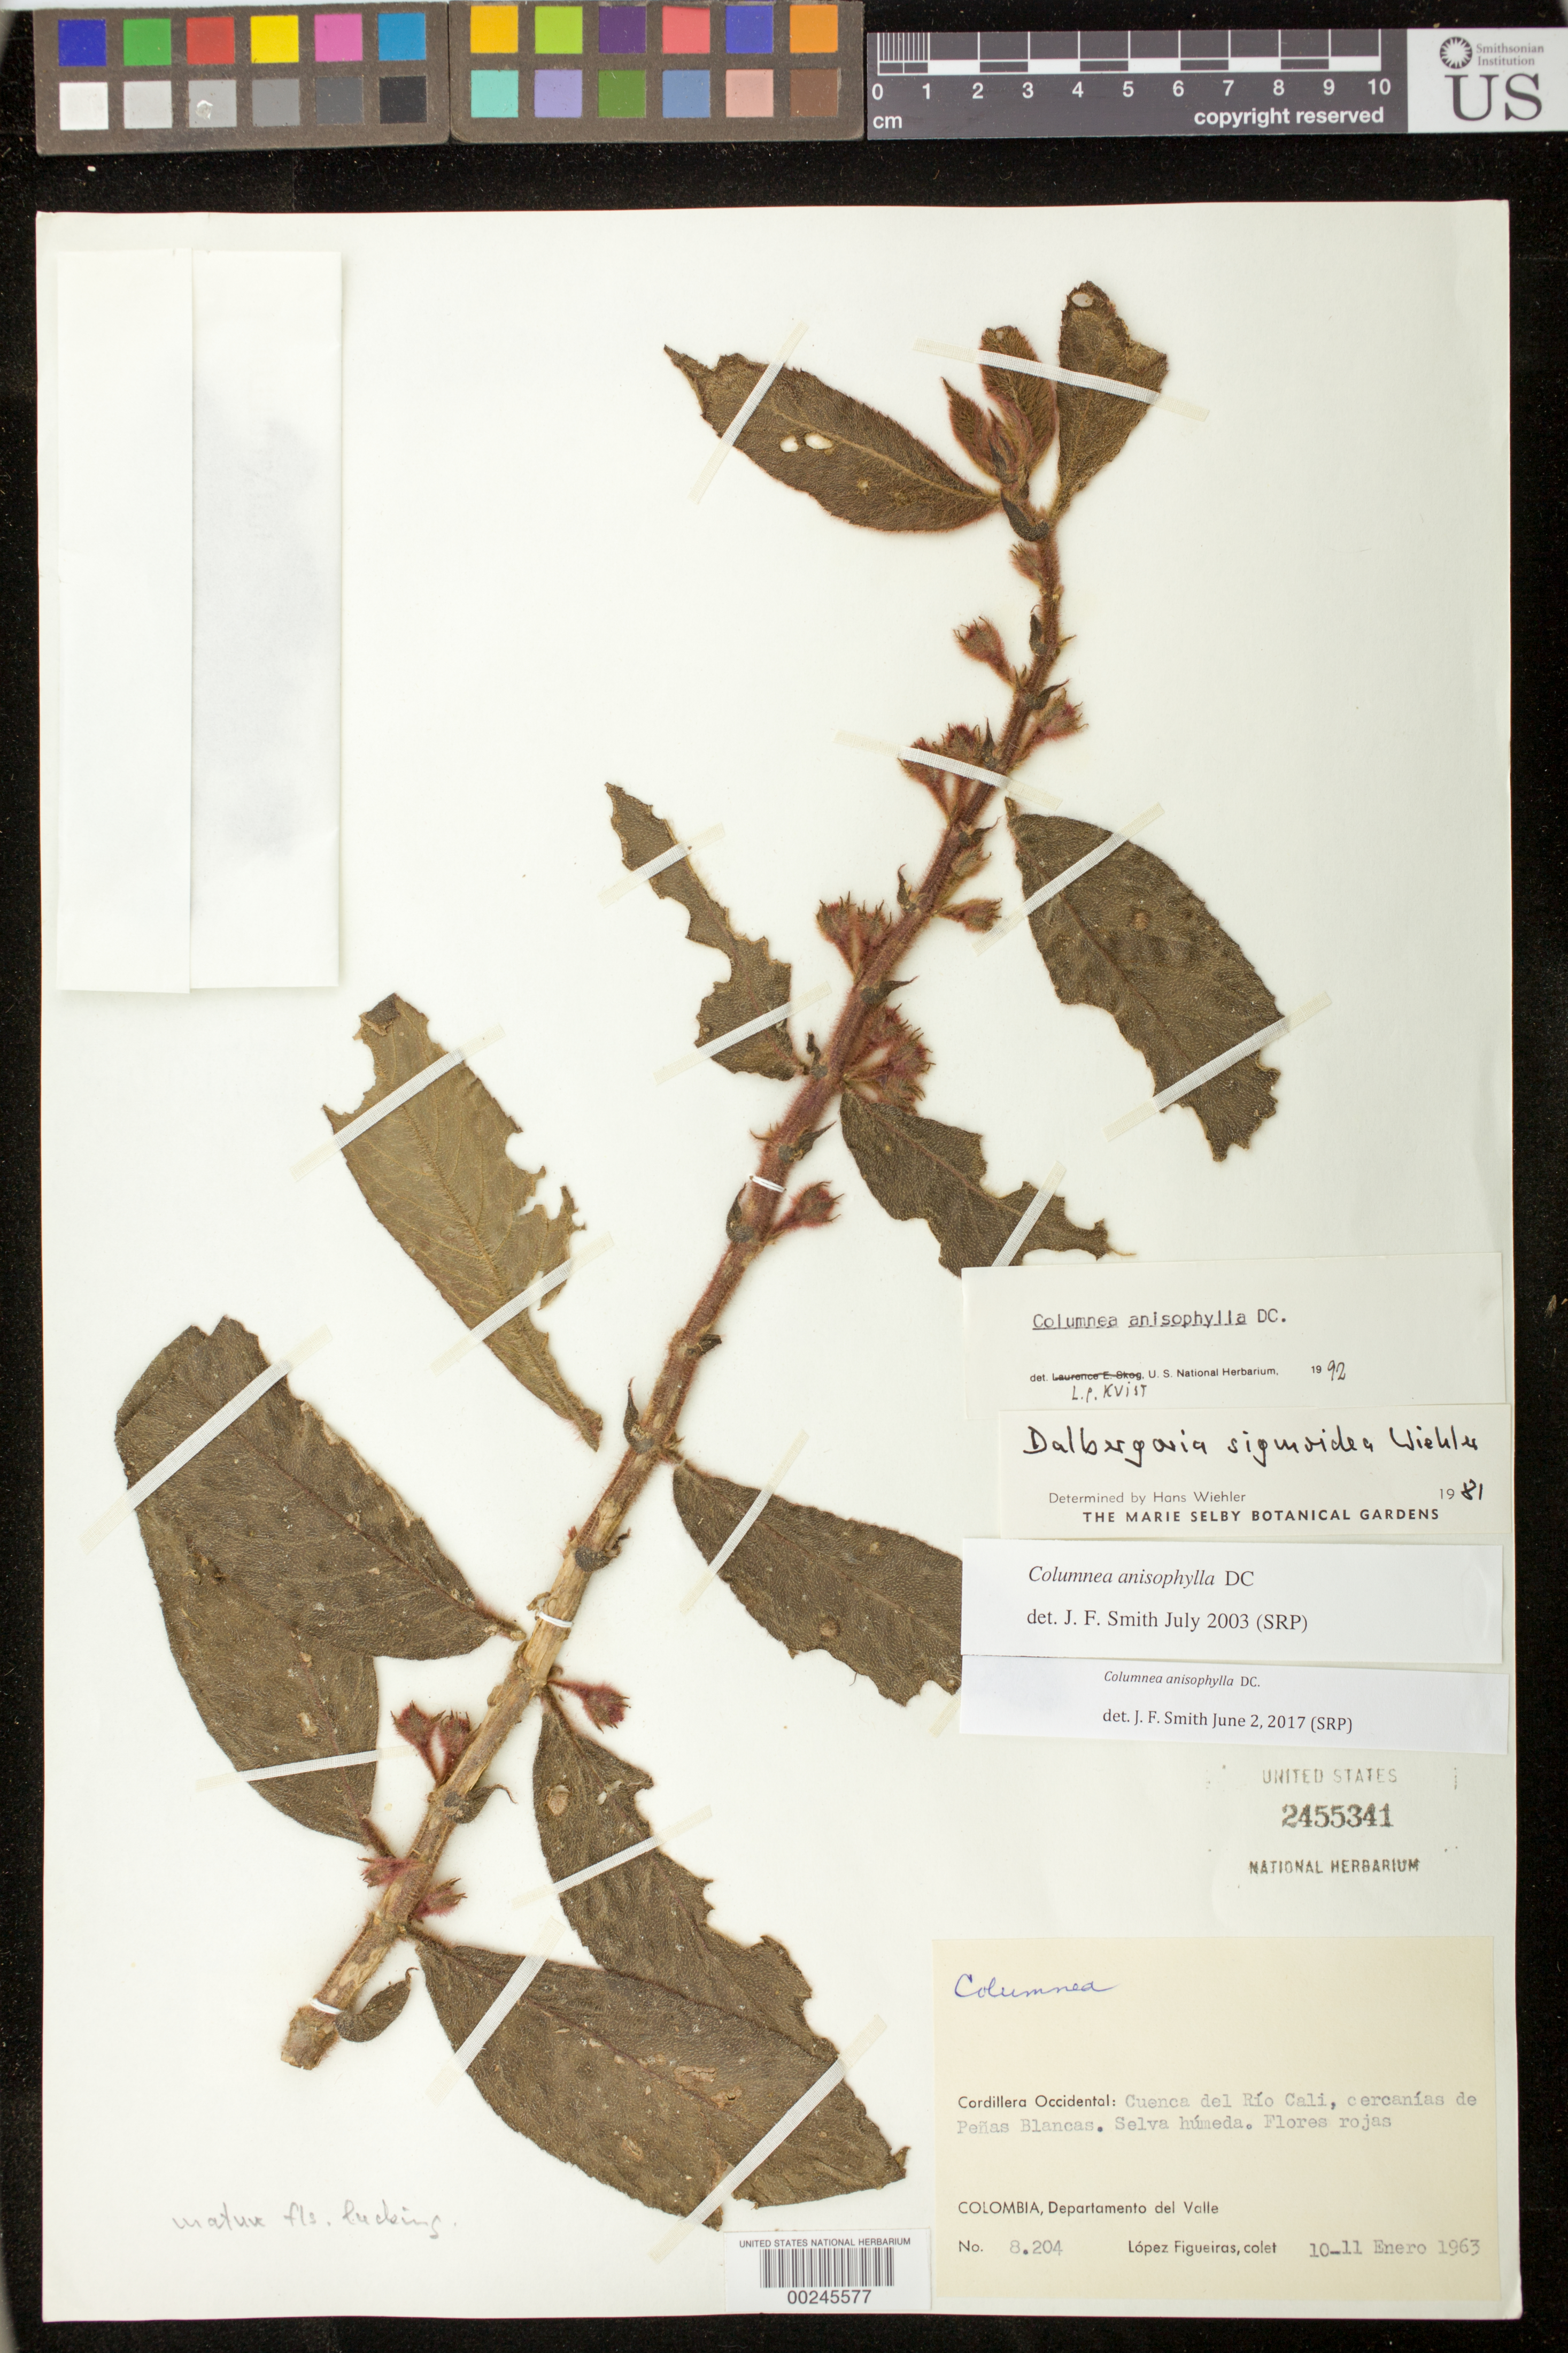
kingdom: Plantae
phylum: Tracheophyta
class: Magnoliopsida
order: Lamiales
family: Gesneriaceae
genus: Columnea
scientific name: Columnea anisophylla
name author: DC.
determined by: Smith, J. F.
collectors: M. López Figueiras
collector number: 8204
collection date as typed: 10-11 Jan 1963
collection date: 1963-01-10/1963-01-11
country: Colombia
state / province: Valle del Cauca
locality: Cordillera Occidental, basin of Rio Cali, vicinity of Penas Blancas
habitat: Humid forest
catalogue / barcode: US 2455341